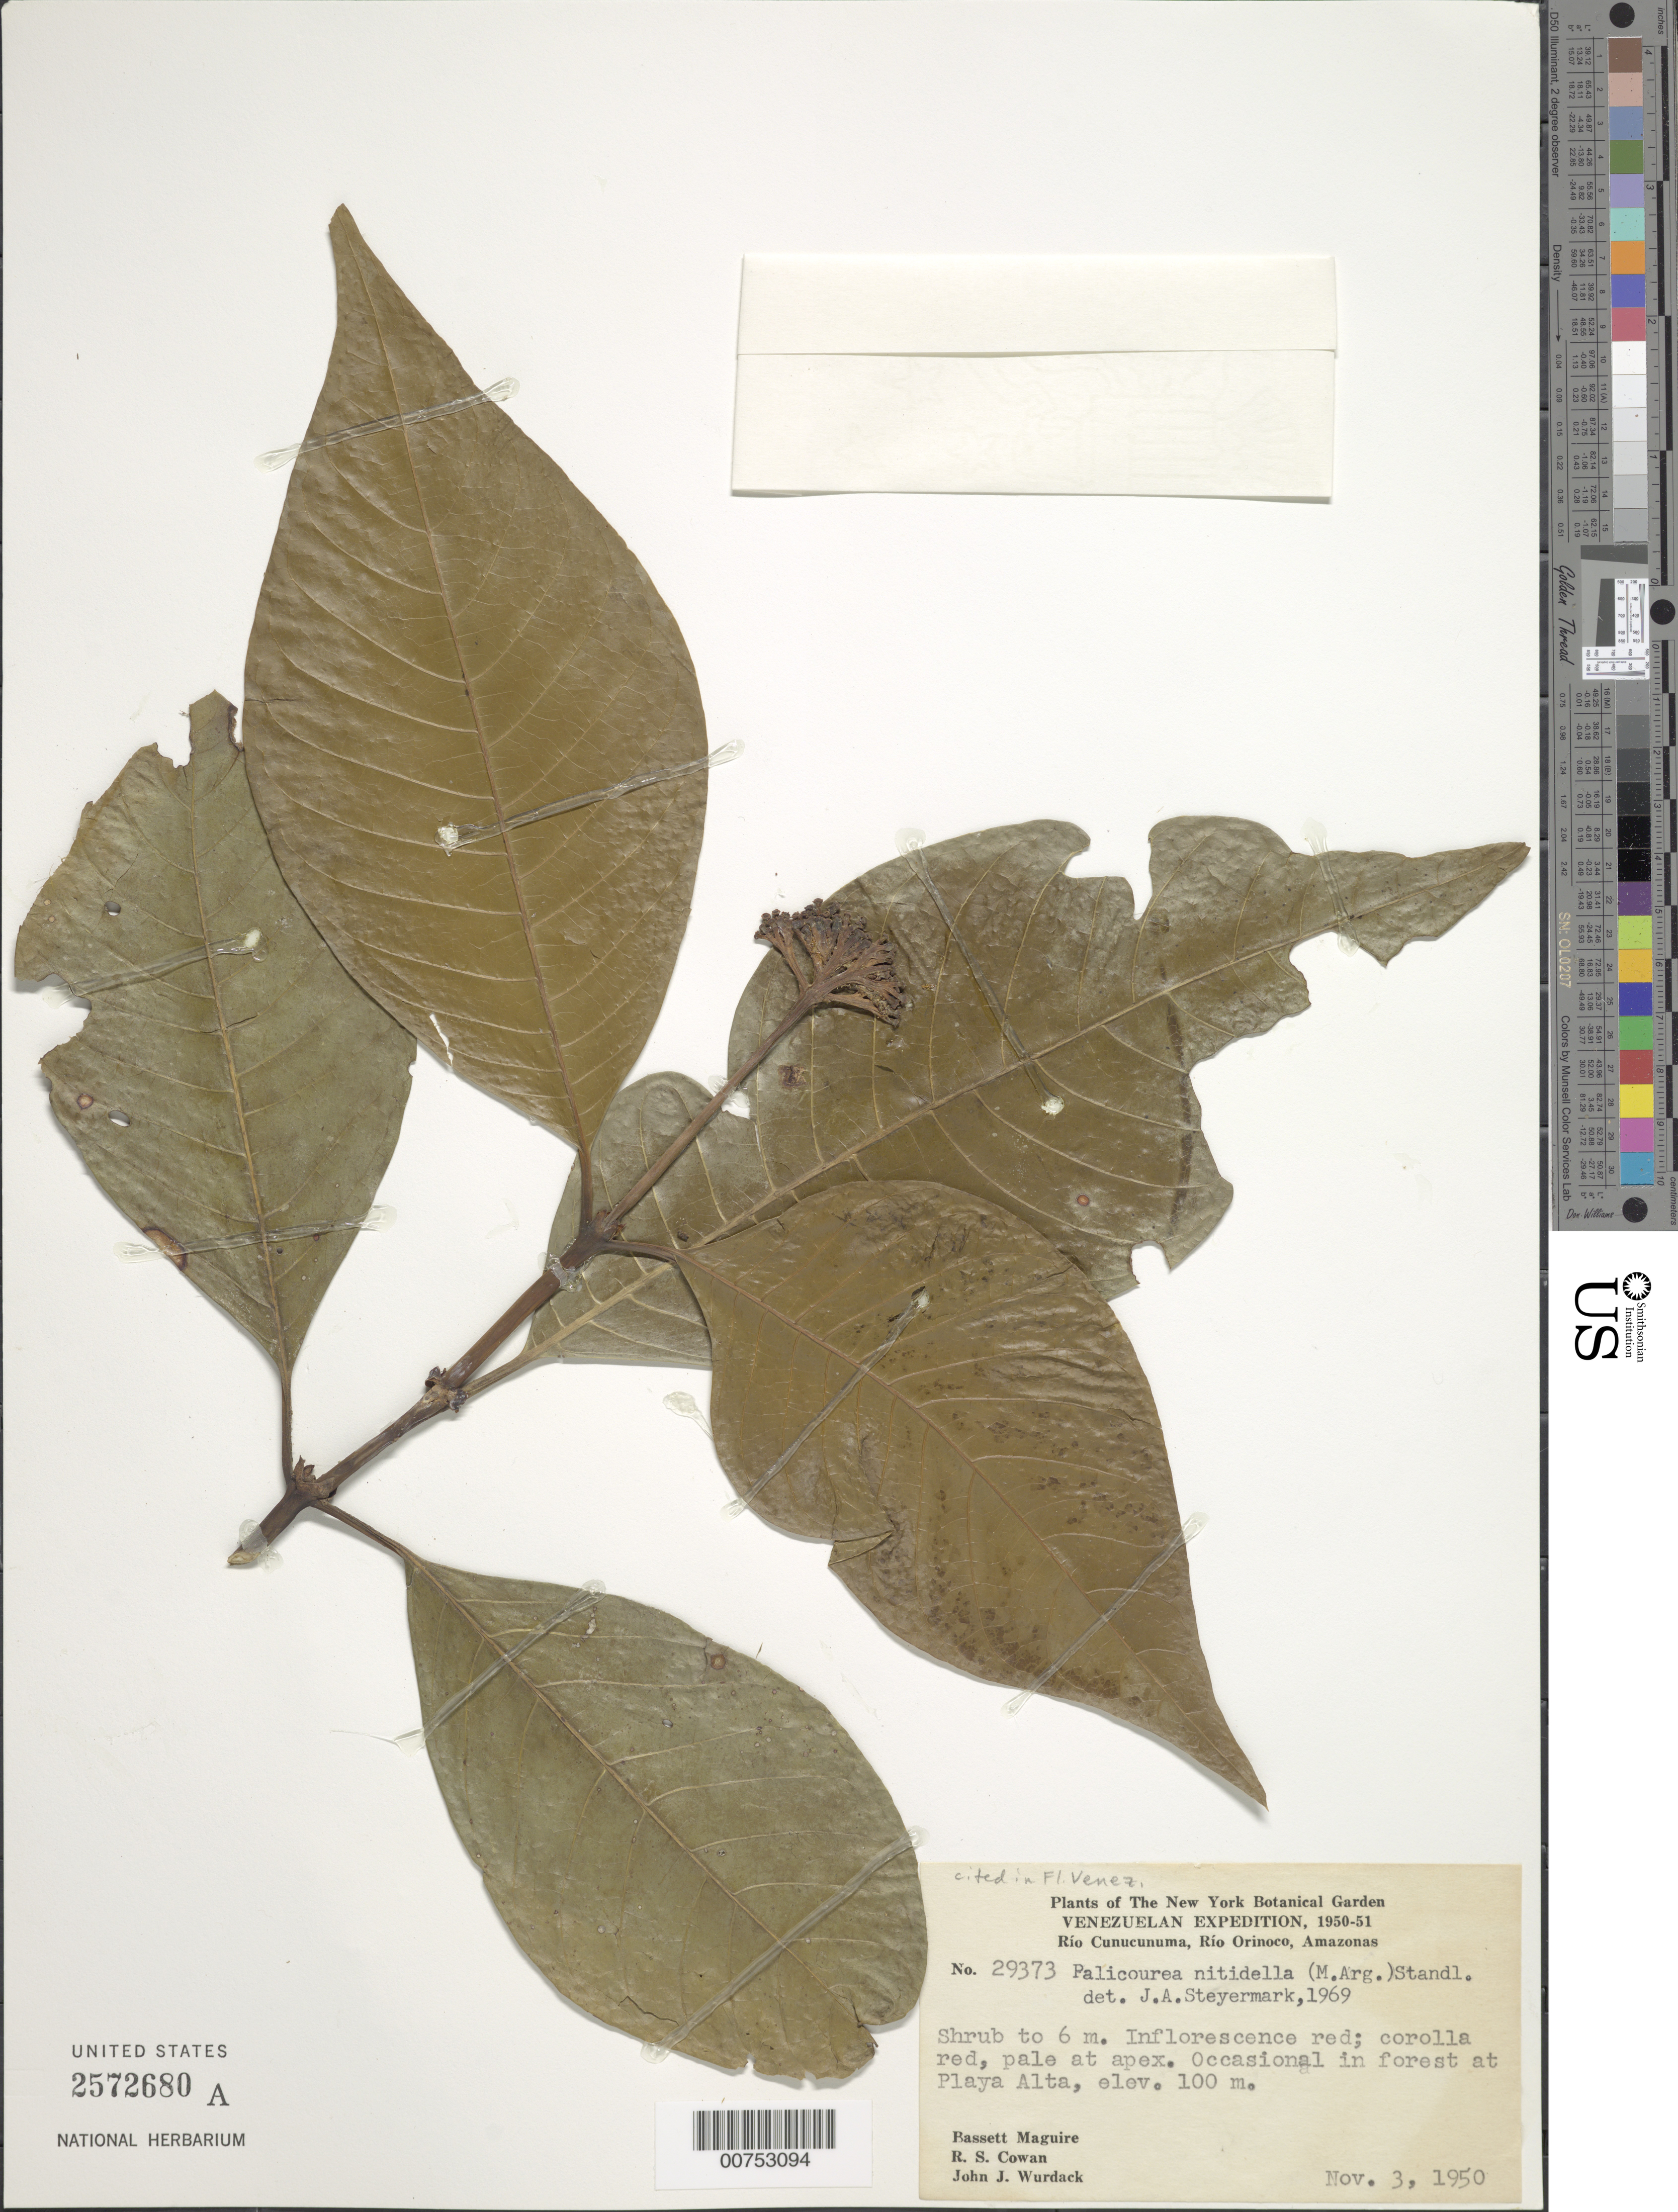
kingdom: Plantae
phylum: Tracheophyta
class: Magnoliopsida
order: Gentianales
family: Rubiaceae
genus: Palicourea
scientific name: Palicourea nitidella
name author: (Müll. Arg.) Standl.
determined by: Steyermark, Julian A., (VEN)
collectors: B. Maguire, R. S. Cowan & J. J. Wurdack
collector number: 29373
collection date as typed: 3-Nov-50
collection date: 1950-11-03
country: Venezuela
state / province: Amazonas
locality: Playa Alta, Río Cunucunuma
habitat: Forest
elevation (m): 100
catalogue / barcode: US 2572680A